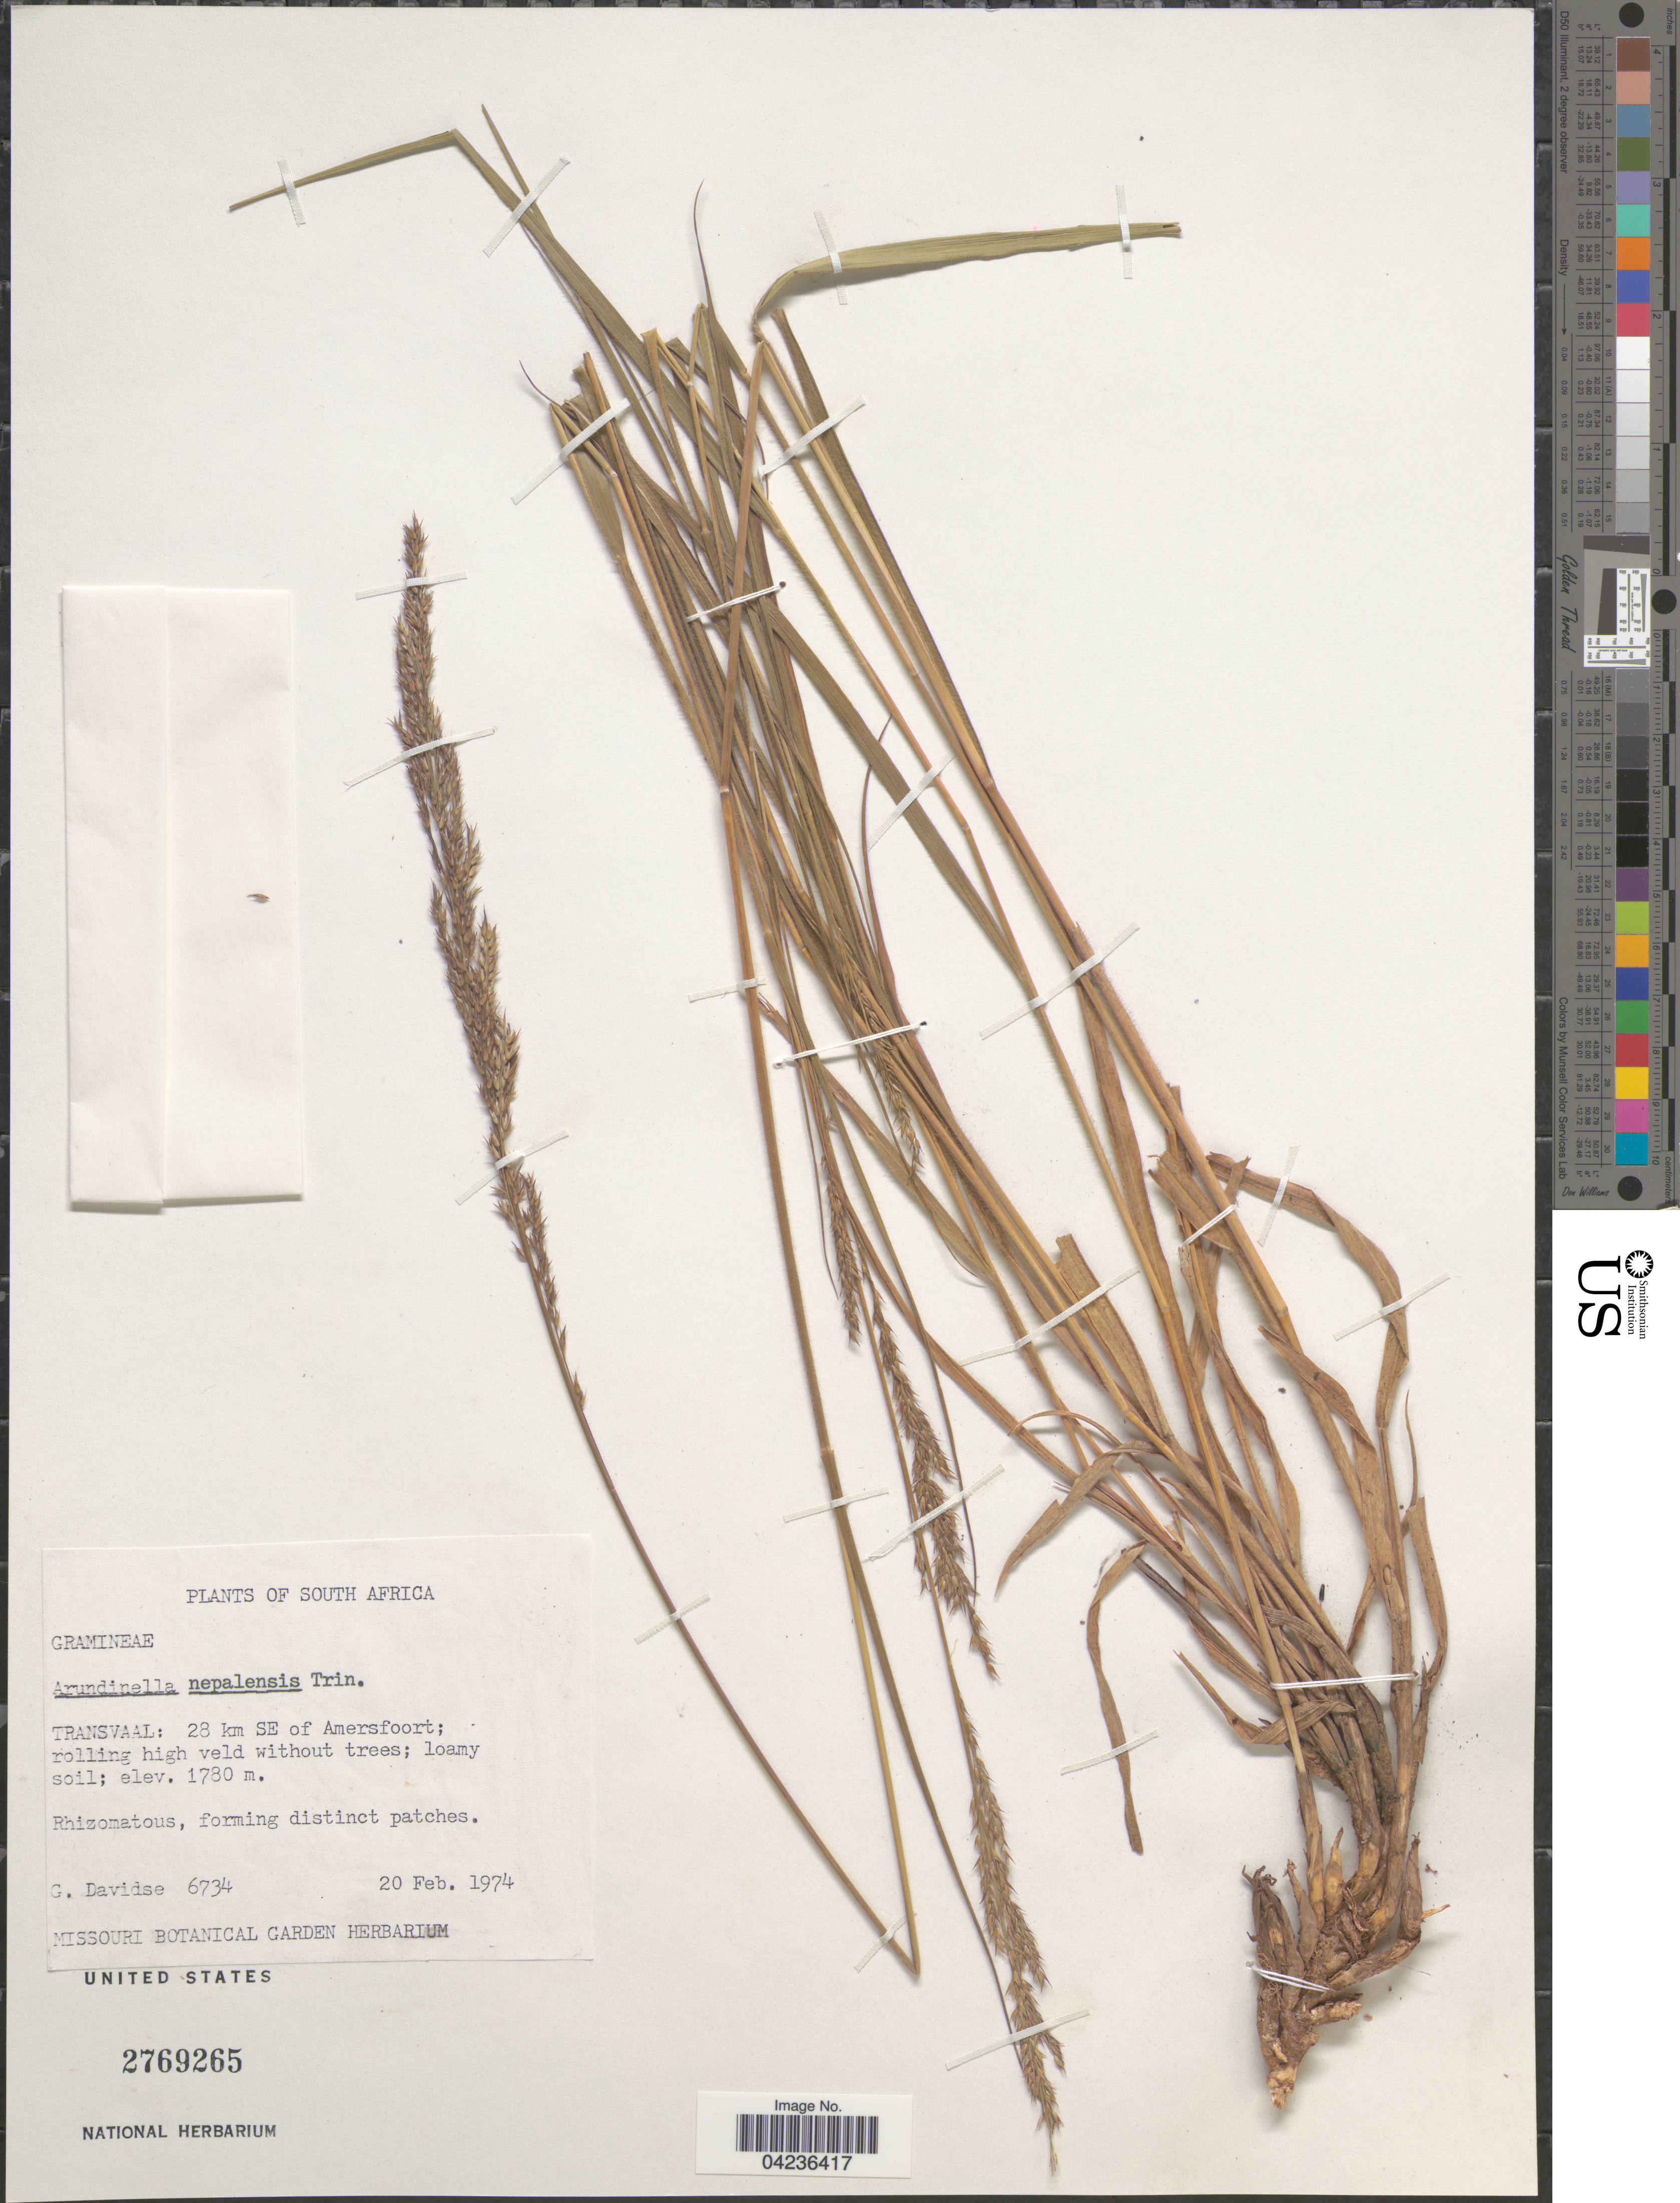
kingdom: Plantae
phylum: Tracheophyta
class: Liliopsida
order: Poales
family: Poaceae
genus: Arundinella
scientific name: Arundinella nepalensis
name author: Trin.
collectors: G. Davidse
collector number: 6734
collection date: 1974-02-20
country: South Africa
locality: Transvaal: 28 km SE of Amersfoort.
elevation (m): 1780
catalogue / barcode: US 2769265